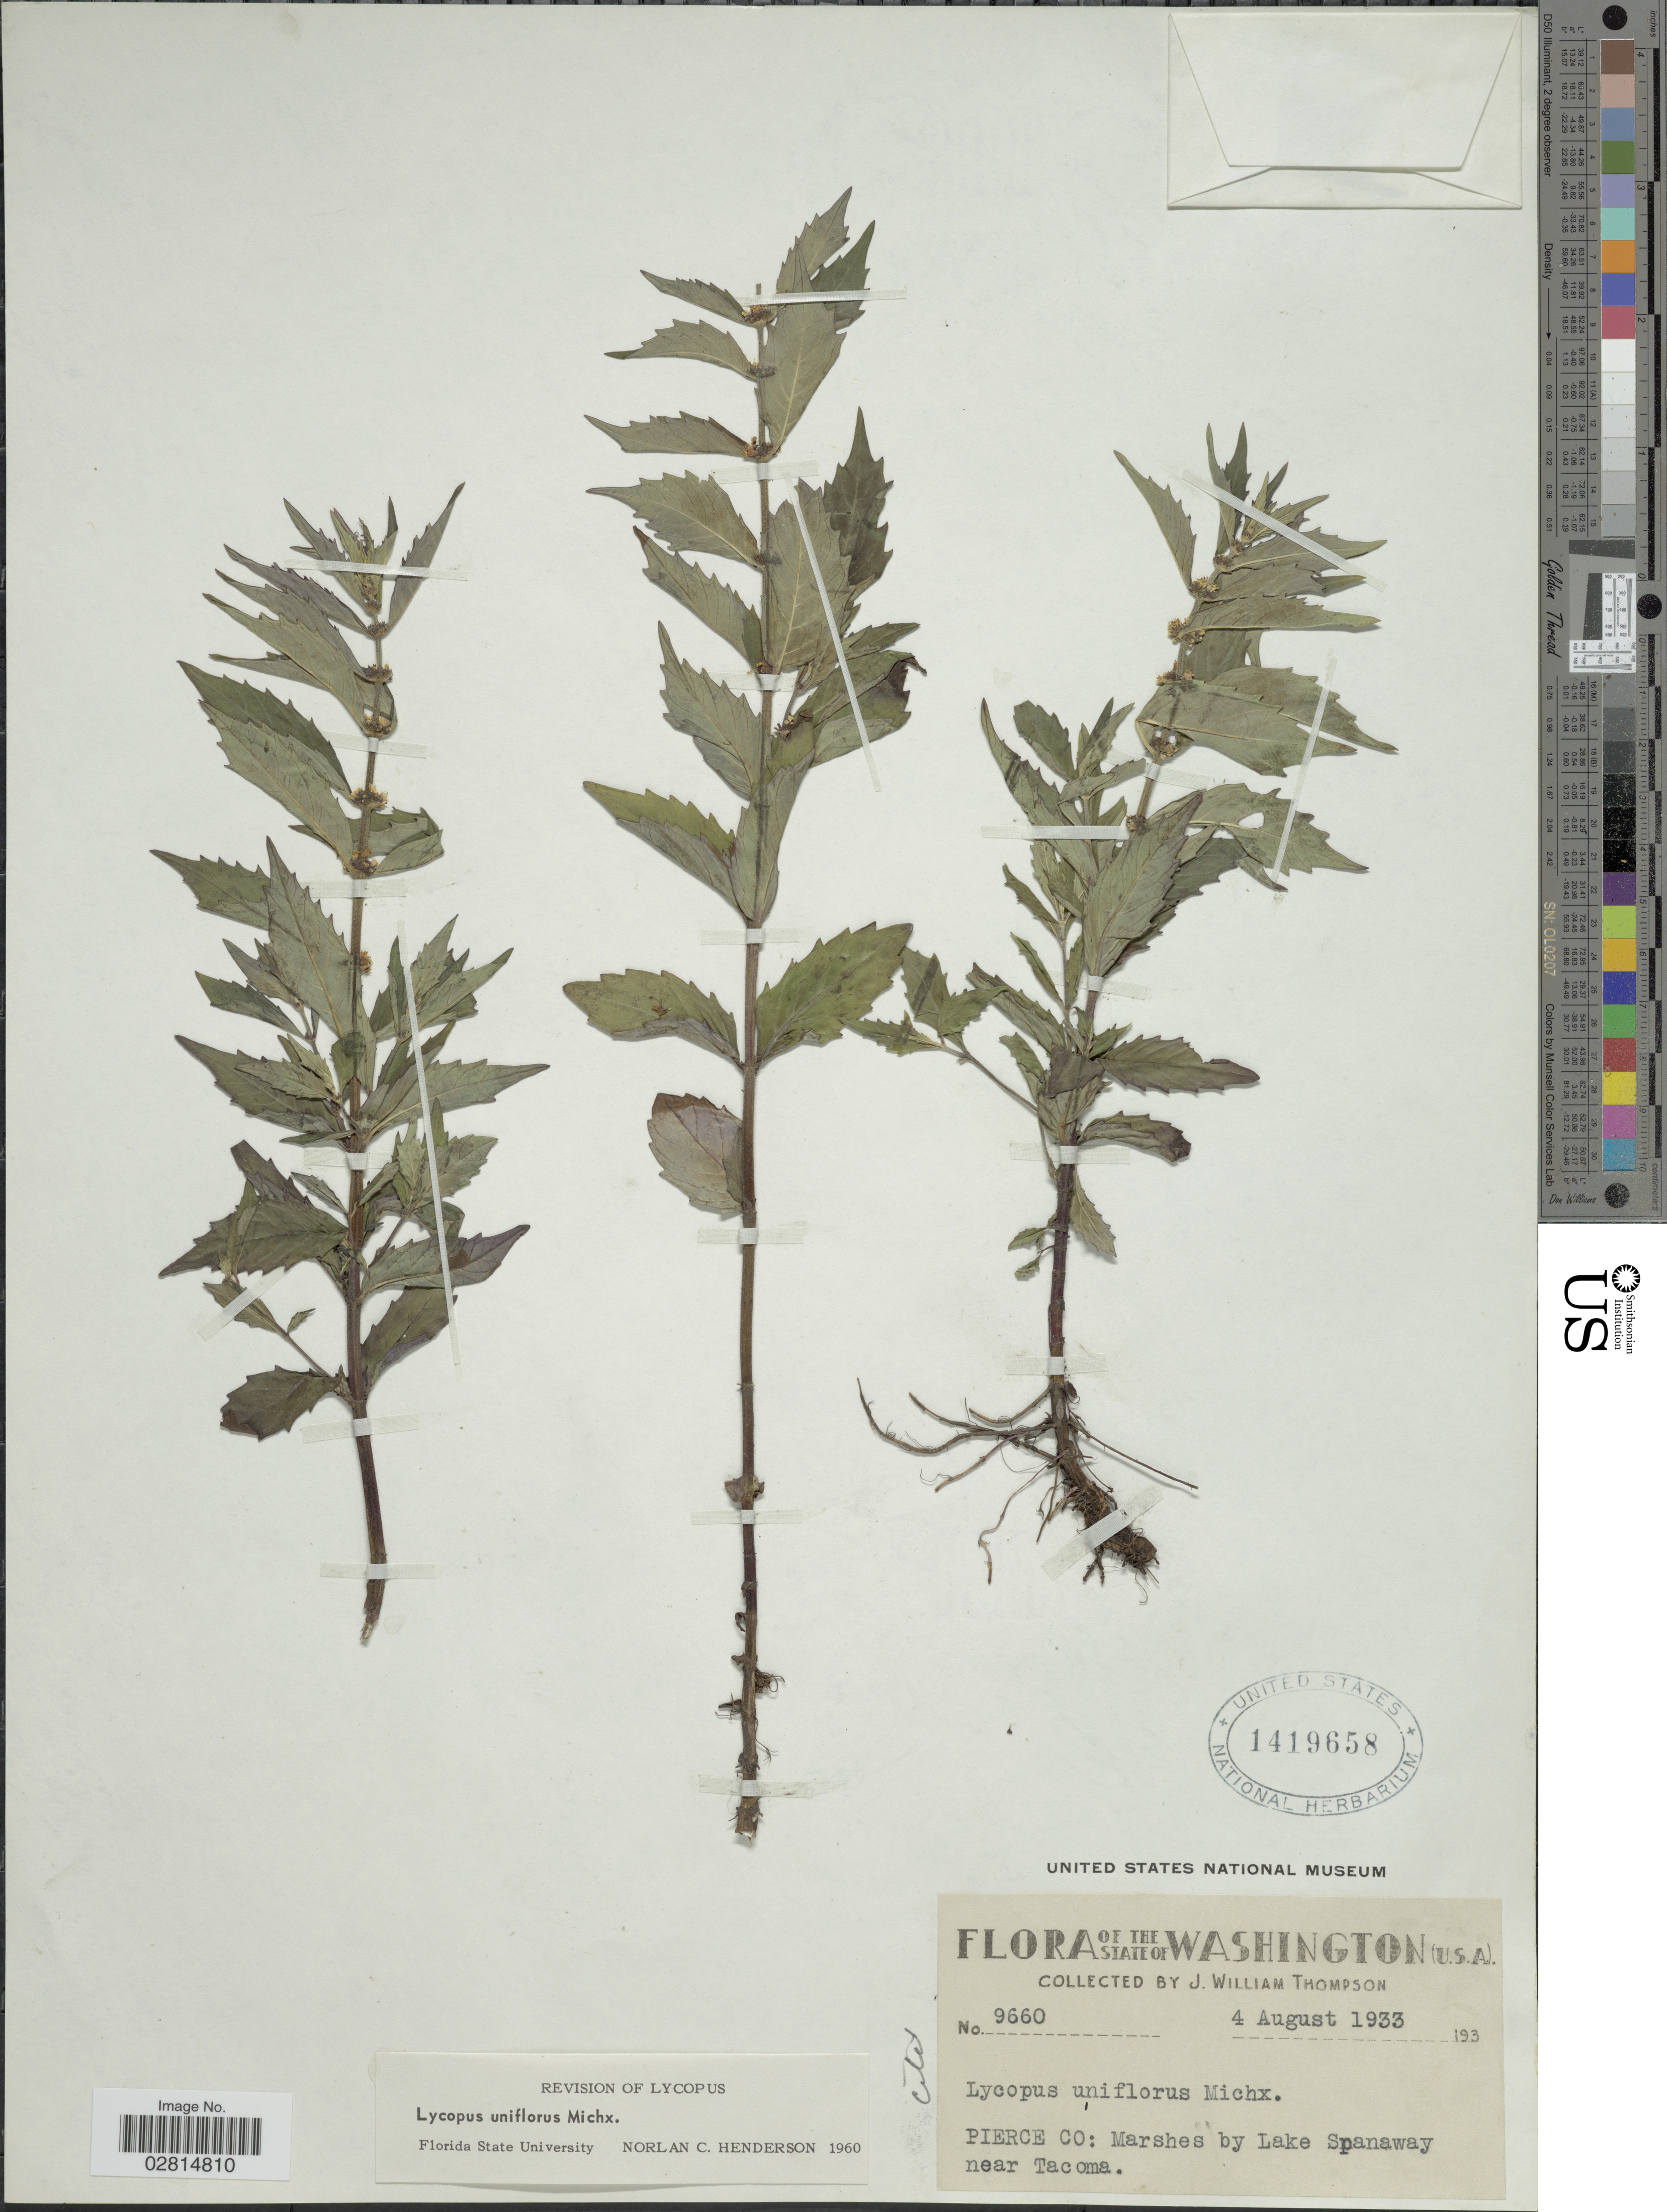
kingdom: Plantae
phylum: Tracheophyta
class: Magnoliopsida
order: Lamiales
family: Lamiaceae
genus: Lycopus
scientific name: Lycopus uniflorus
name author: Michx.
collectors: J. W. Thompson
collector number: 9660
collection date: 1933-08-04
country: United States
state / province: Washington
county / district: Pierce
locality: Pierce Co: Marshes by Lake Spanaway near Tacoma.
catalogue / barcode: US 1419658